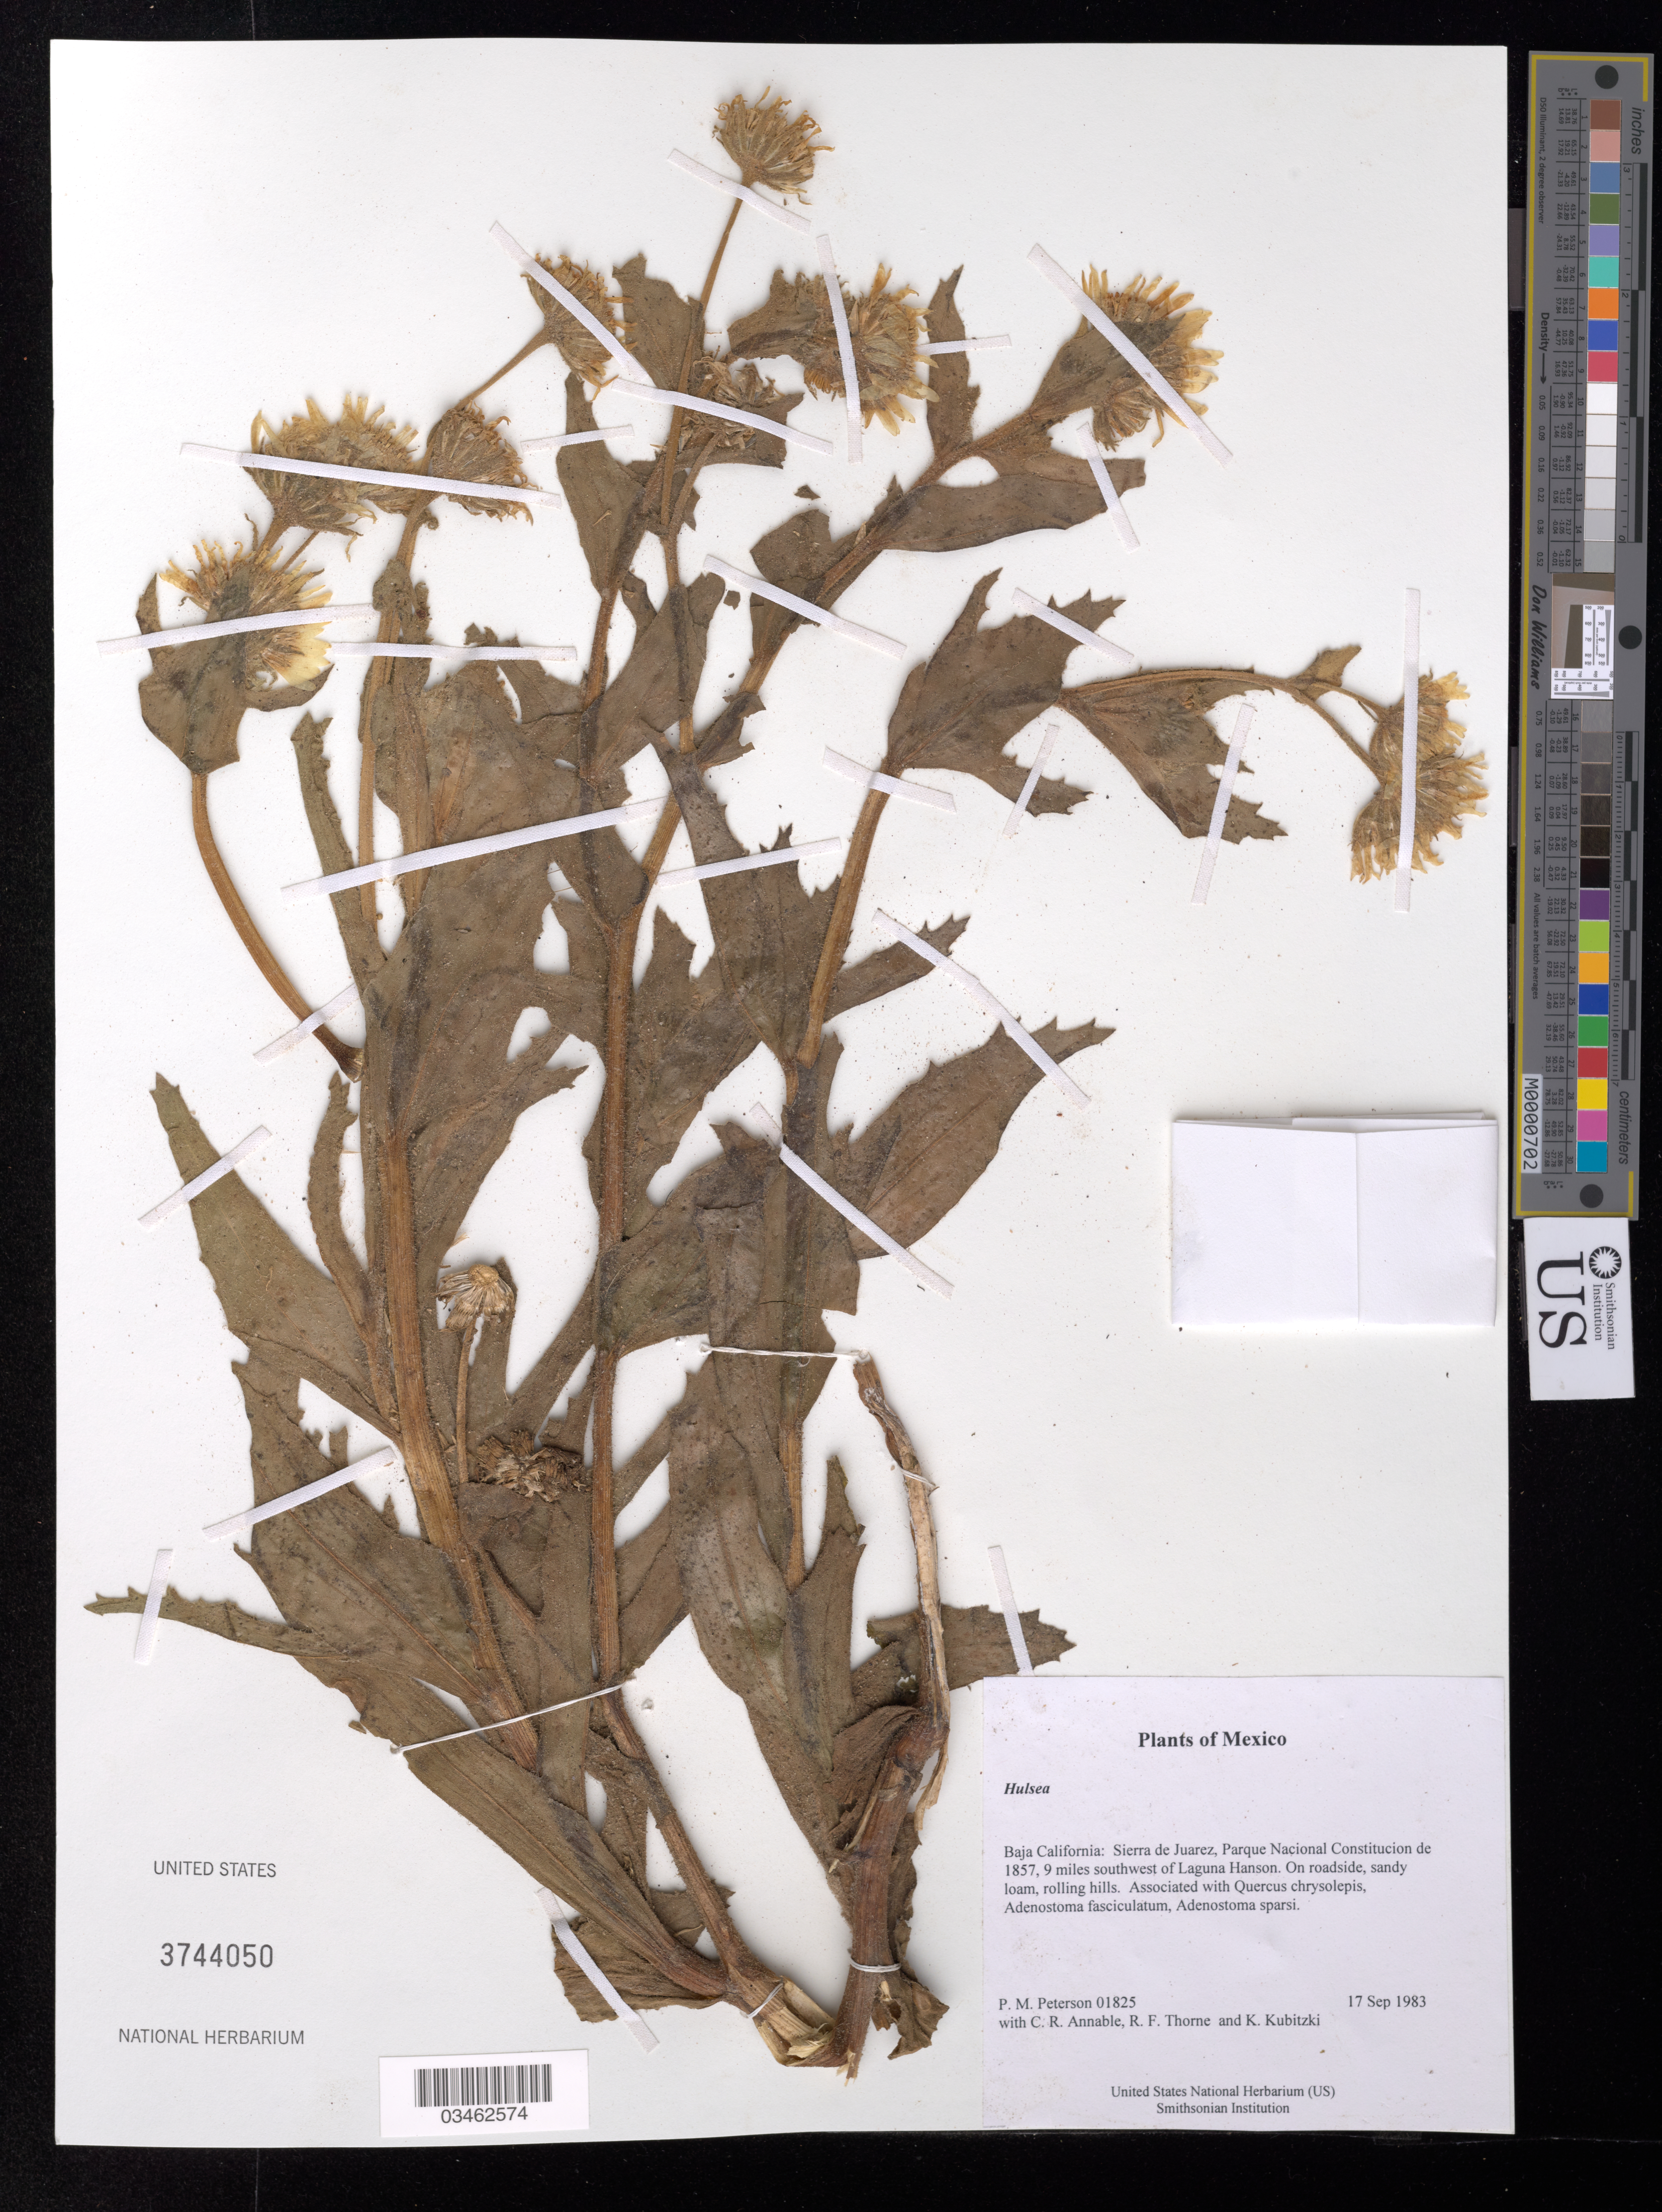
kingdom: Plantae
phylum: Tracheophyta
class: Magnoliopsida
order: Asterales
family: Asteraceae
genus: Hulsea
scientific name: Hulsea sp.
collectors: P. M. Peterson, C. R. Annable, R. F. Thorne & K. Kubitzki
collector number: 01825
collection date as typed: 17 Sep 1983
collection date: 1983-09-17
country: Mexico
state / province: Baja California Norte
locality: Sierra de Juarez, Parque Nacional Constitucion de 1857, 9 miles southwest of Laguna Hanson.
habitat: On roadside, sandy loam, rolling hills. Associated with Quercus chrysolepis, Adenostoma fasciculatum, Adenostoma sparsi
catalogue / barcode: US 3744050